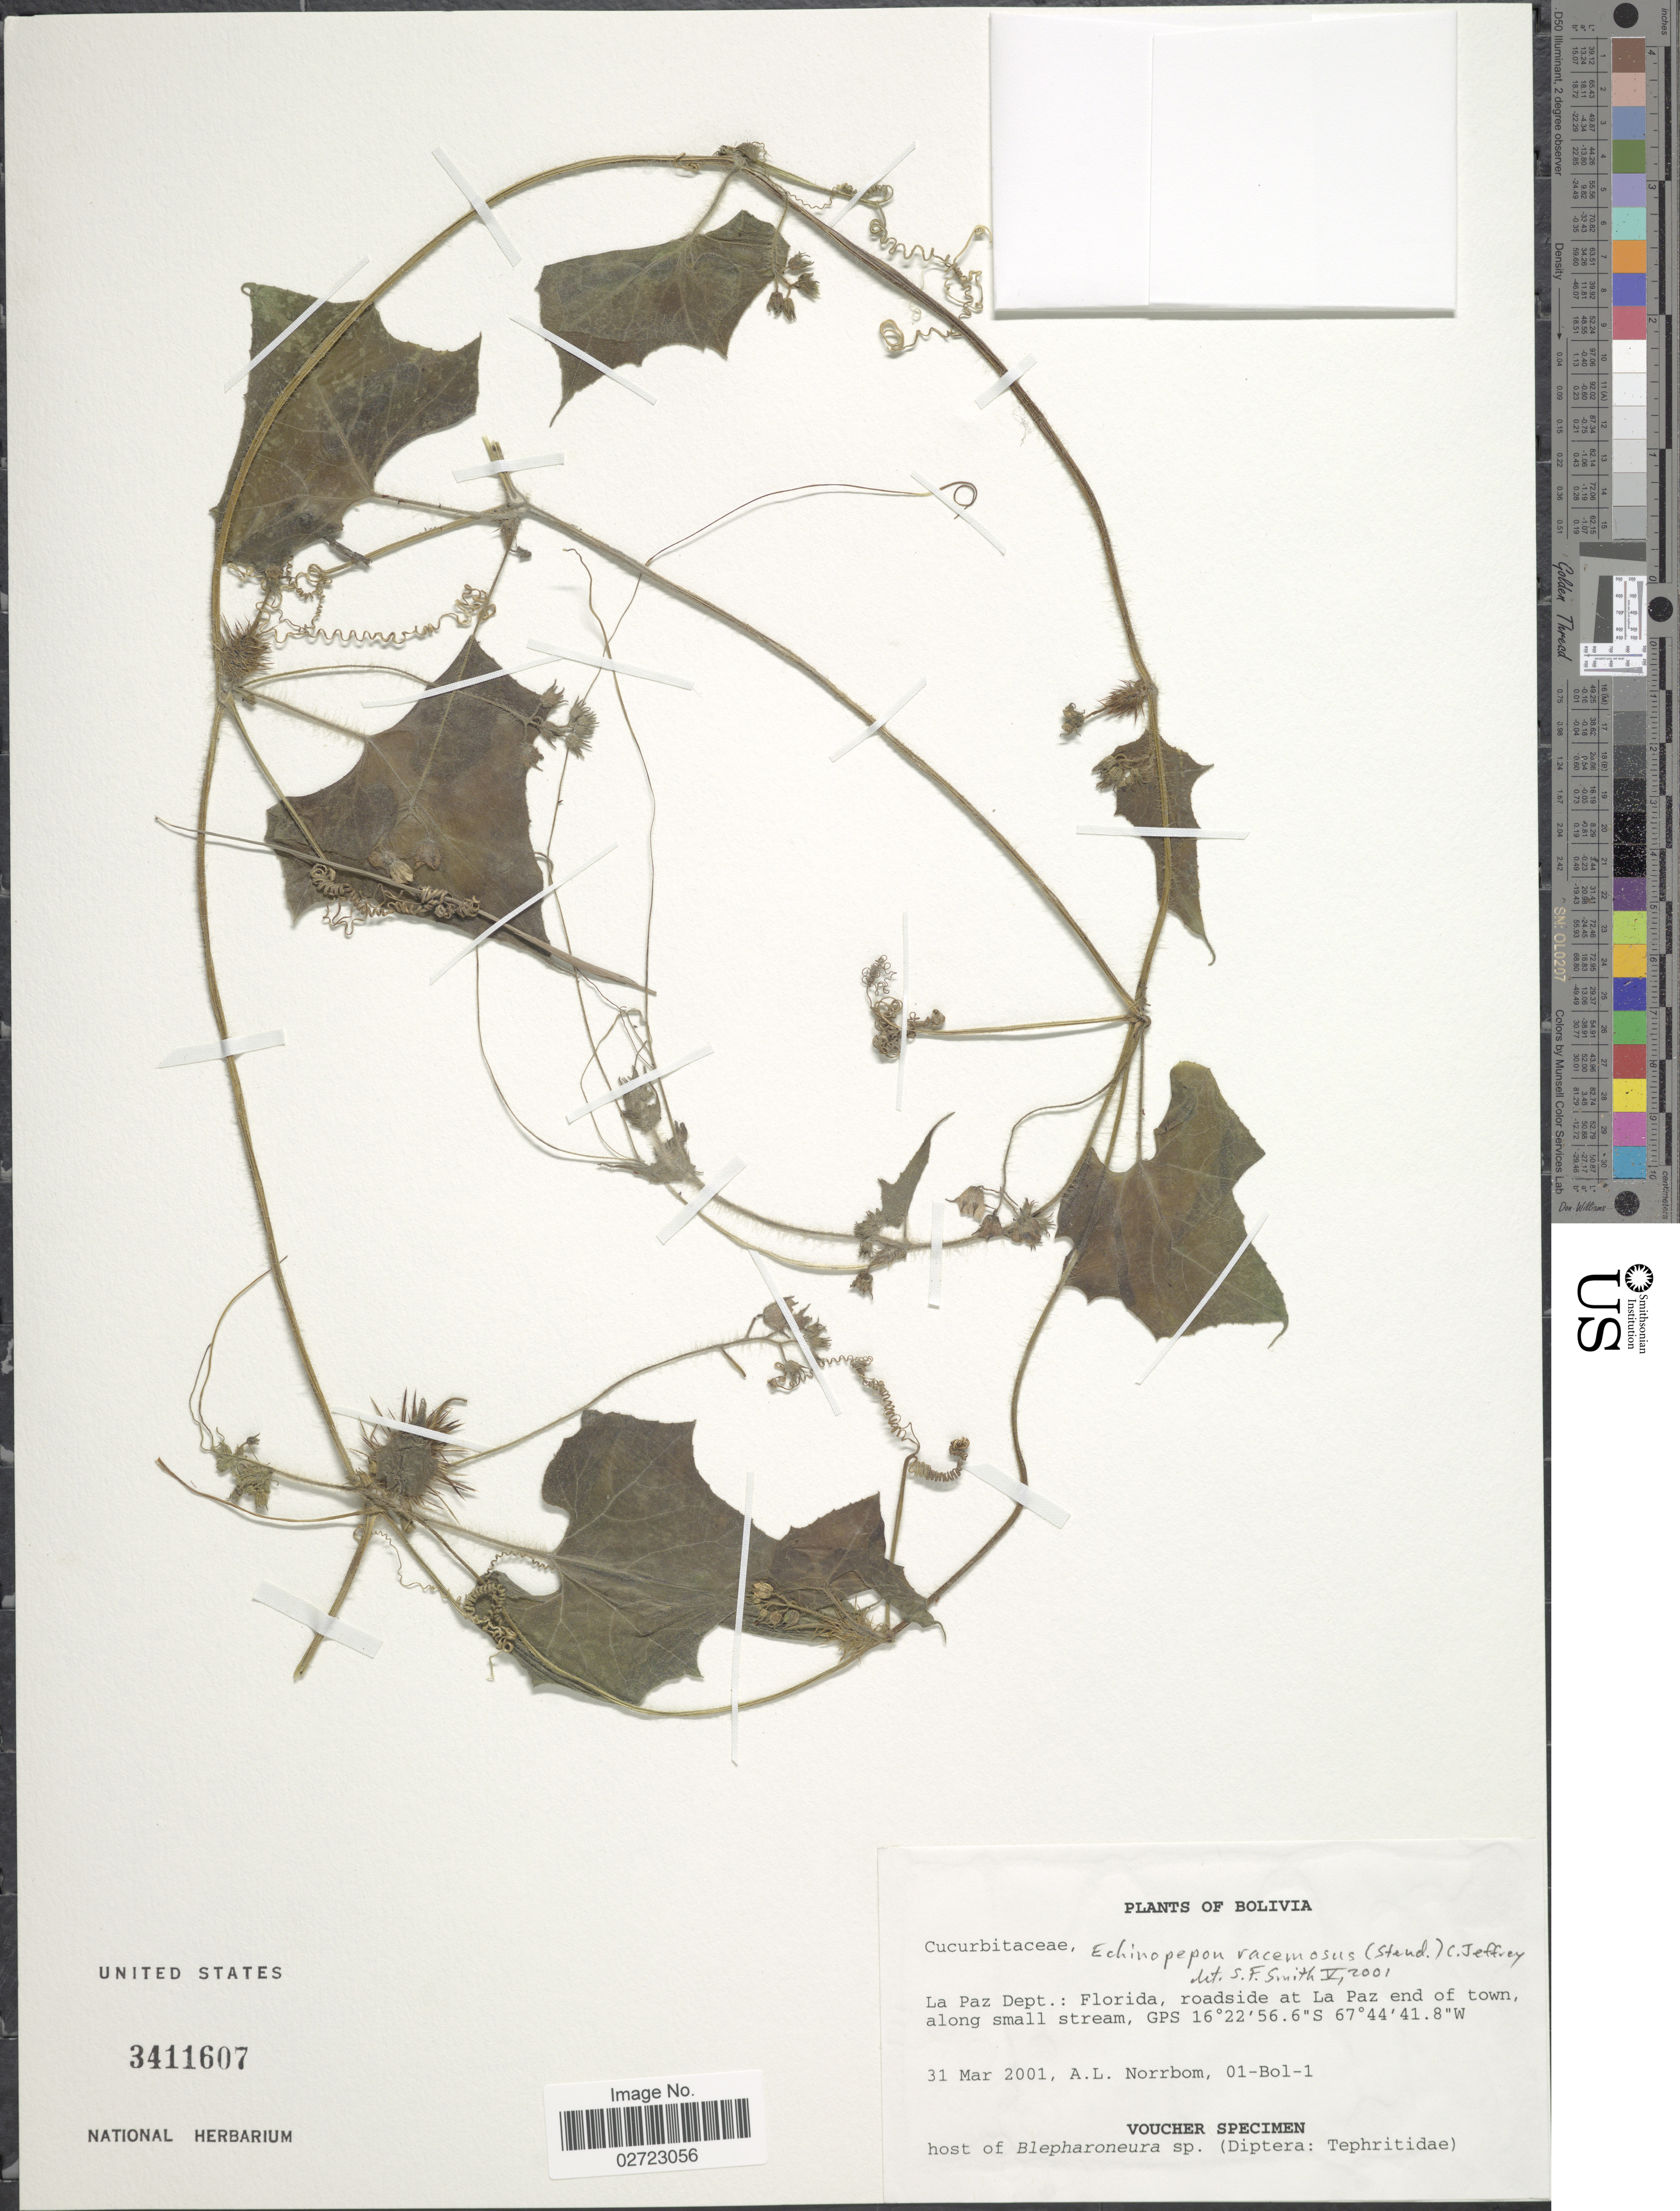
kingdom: Plantae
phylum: Tracheophyta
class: Magnoliopsida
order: Cucurbitales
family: Cucurbitaceae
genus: Echinopepon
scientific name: Echinopepon racemosus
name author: (Steud.) C. Jeffrey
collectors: A. L. Norrbom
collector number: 01-Bol-1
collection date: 2001-03-31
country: Bolivia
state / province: La Paz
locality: Florida, roadside at La Paz end of town, along small stream.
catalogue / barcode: US 3411607